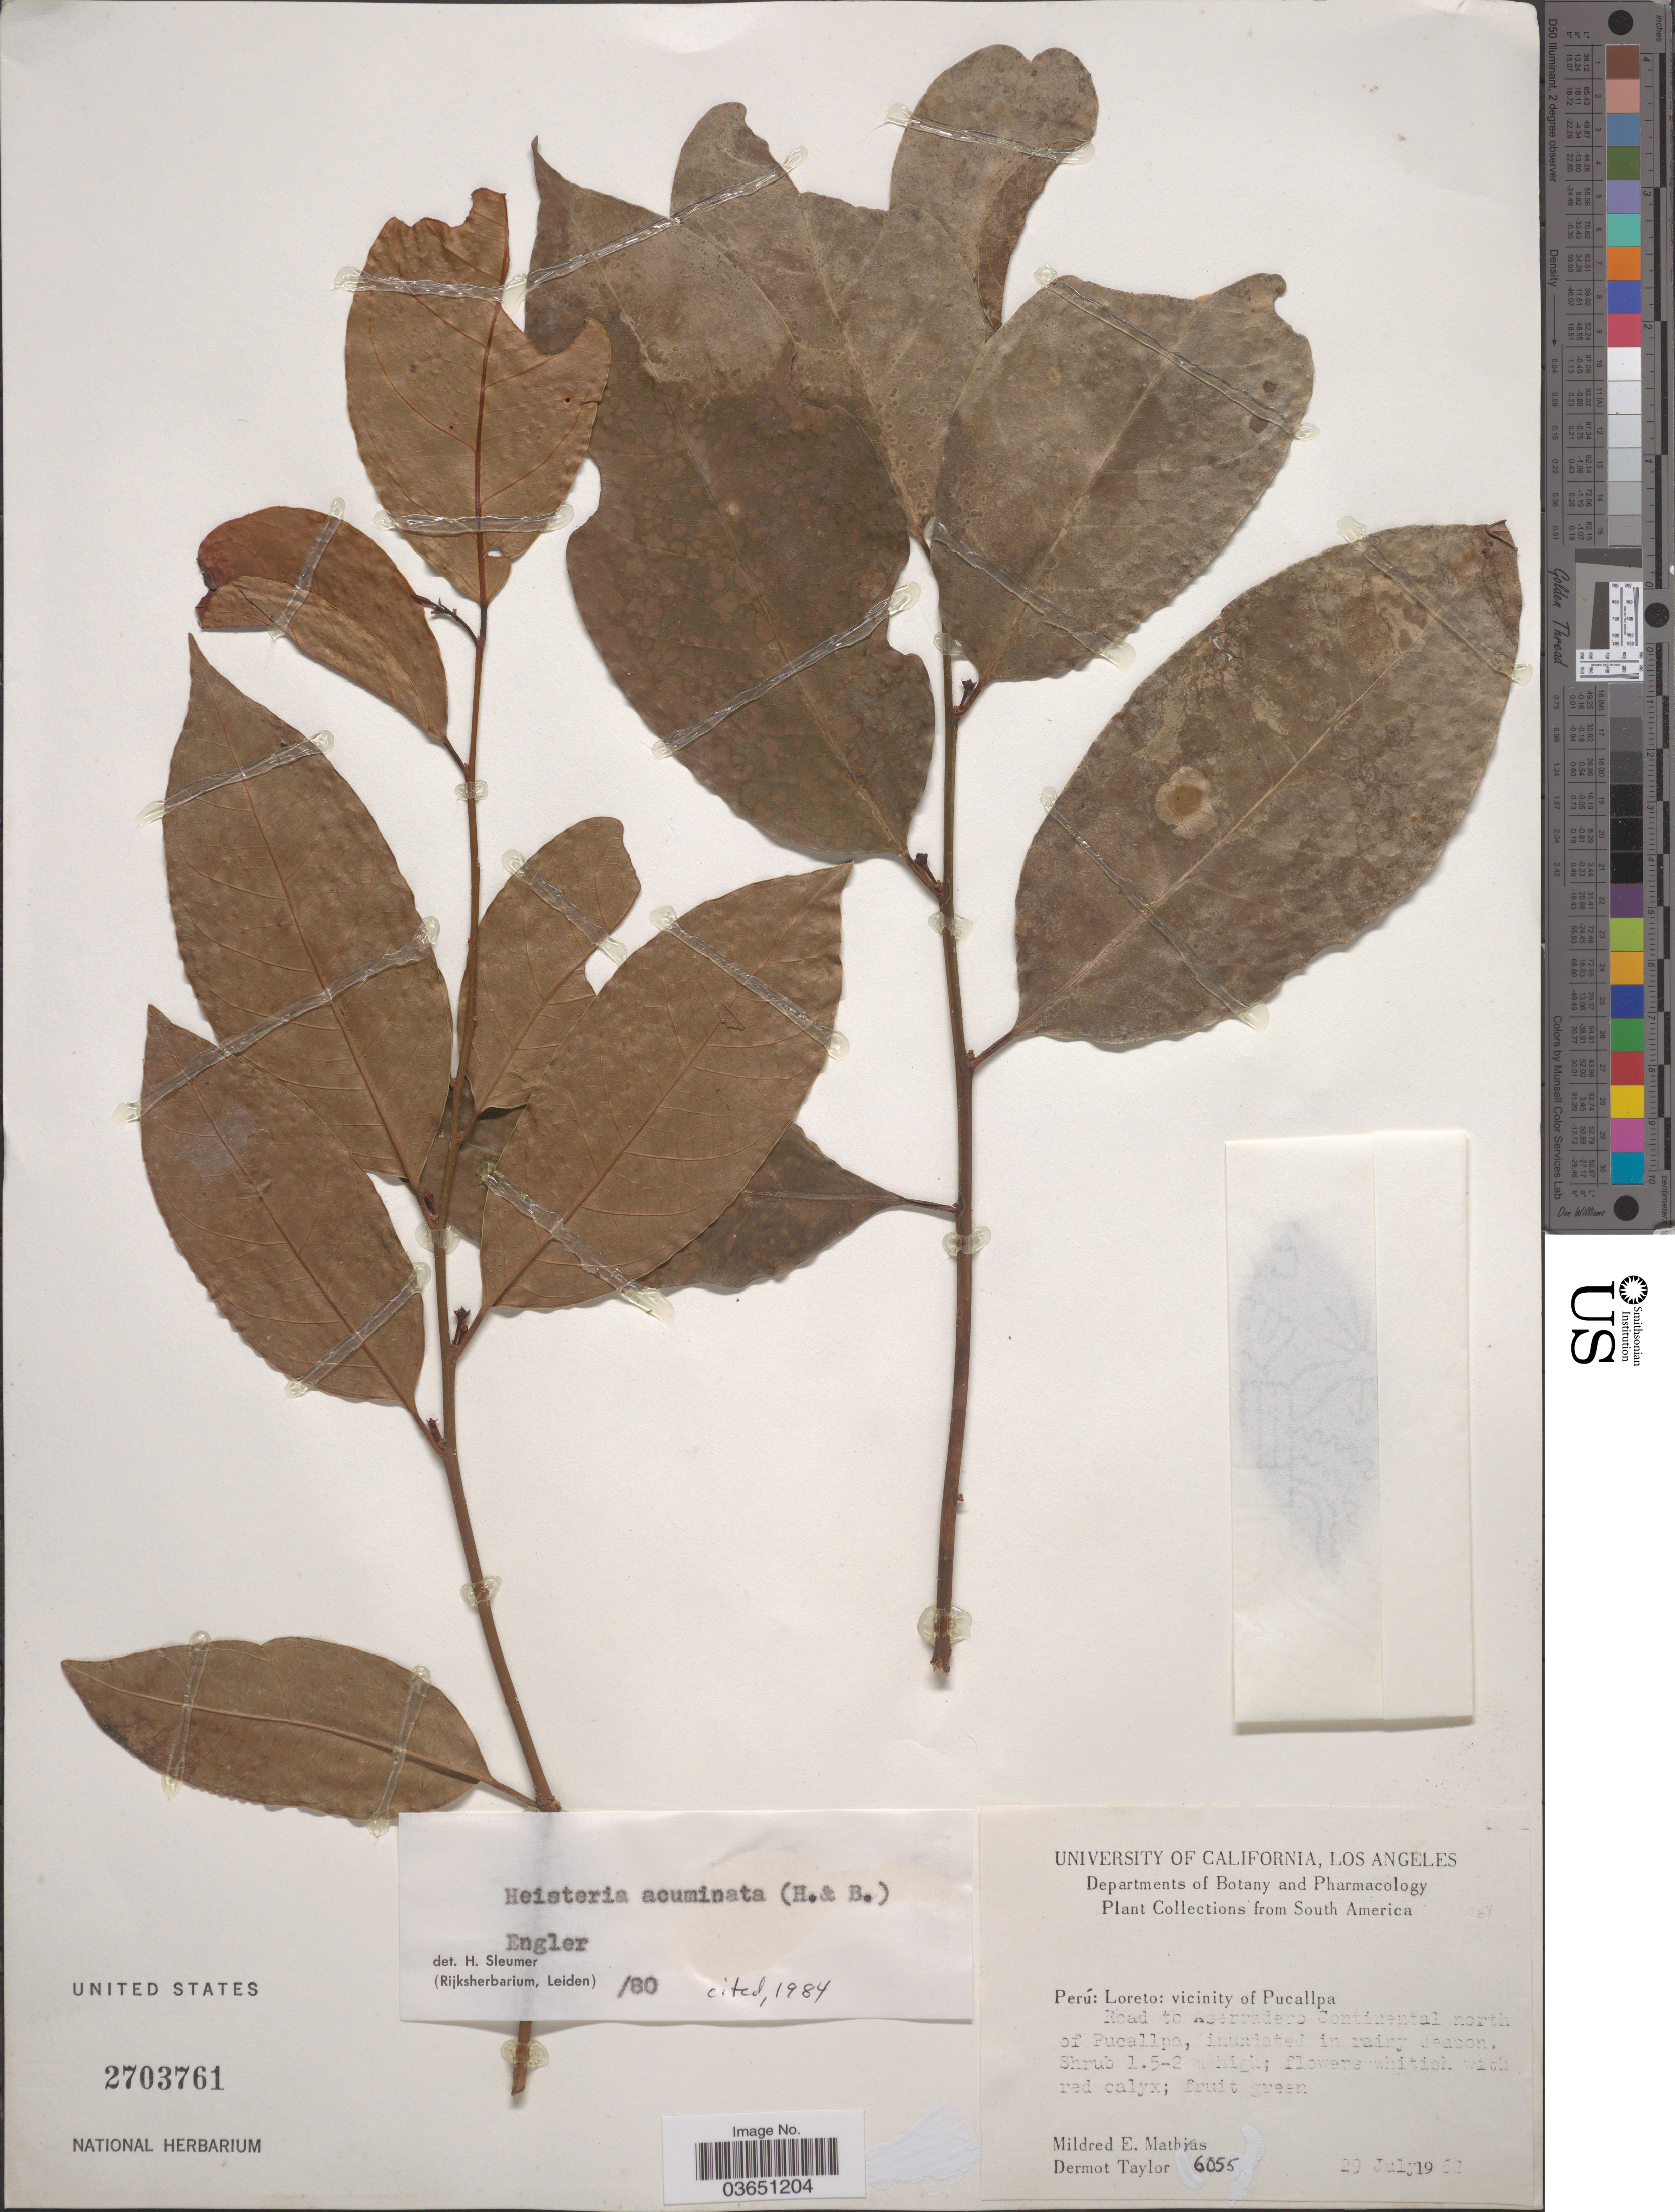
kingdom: Plantae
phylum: Tracheophyta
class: Magnoliopsida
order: Santalales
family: Erythropalaceae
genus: Heisteria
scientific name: Heisteria acuminata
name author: (Humb. & Bonpl.) Engl.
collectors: M. E. Mathias & D. Taylor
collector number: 6055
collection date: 1961-07-29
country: Peru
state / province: Loreto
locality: Vicinity of Pucallpa. Road to Aserradero Continental north of Pucallpa, inundated in rainy season.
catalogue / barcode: US 2703761